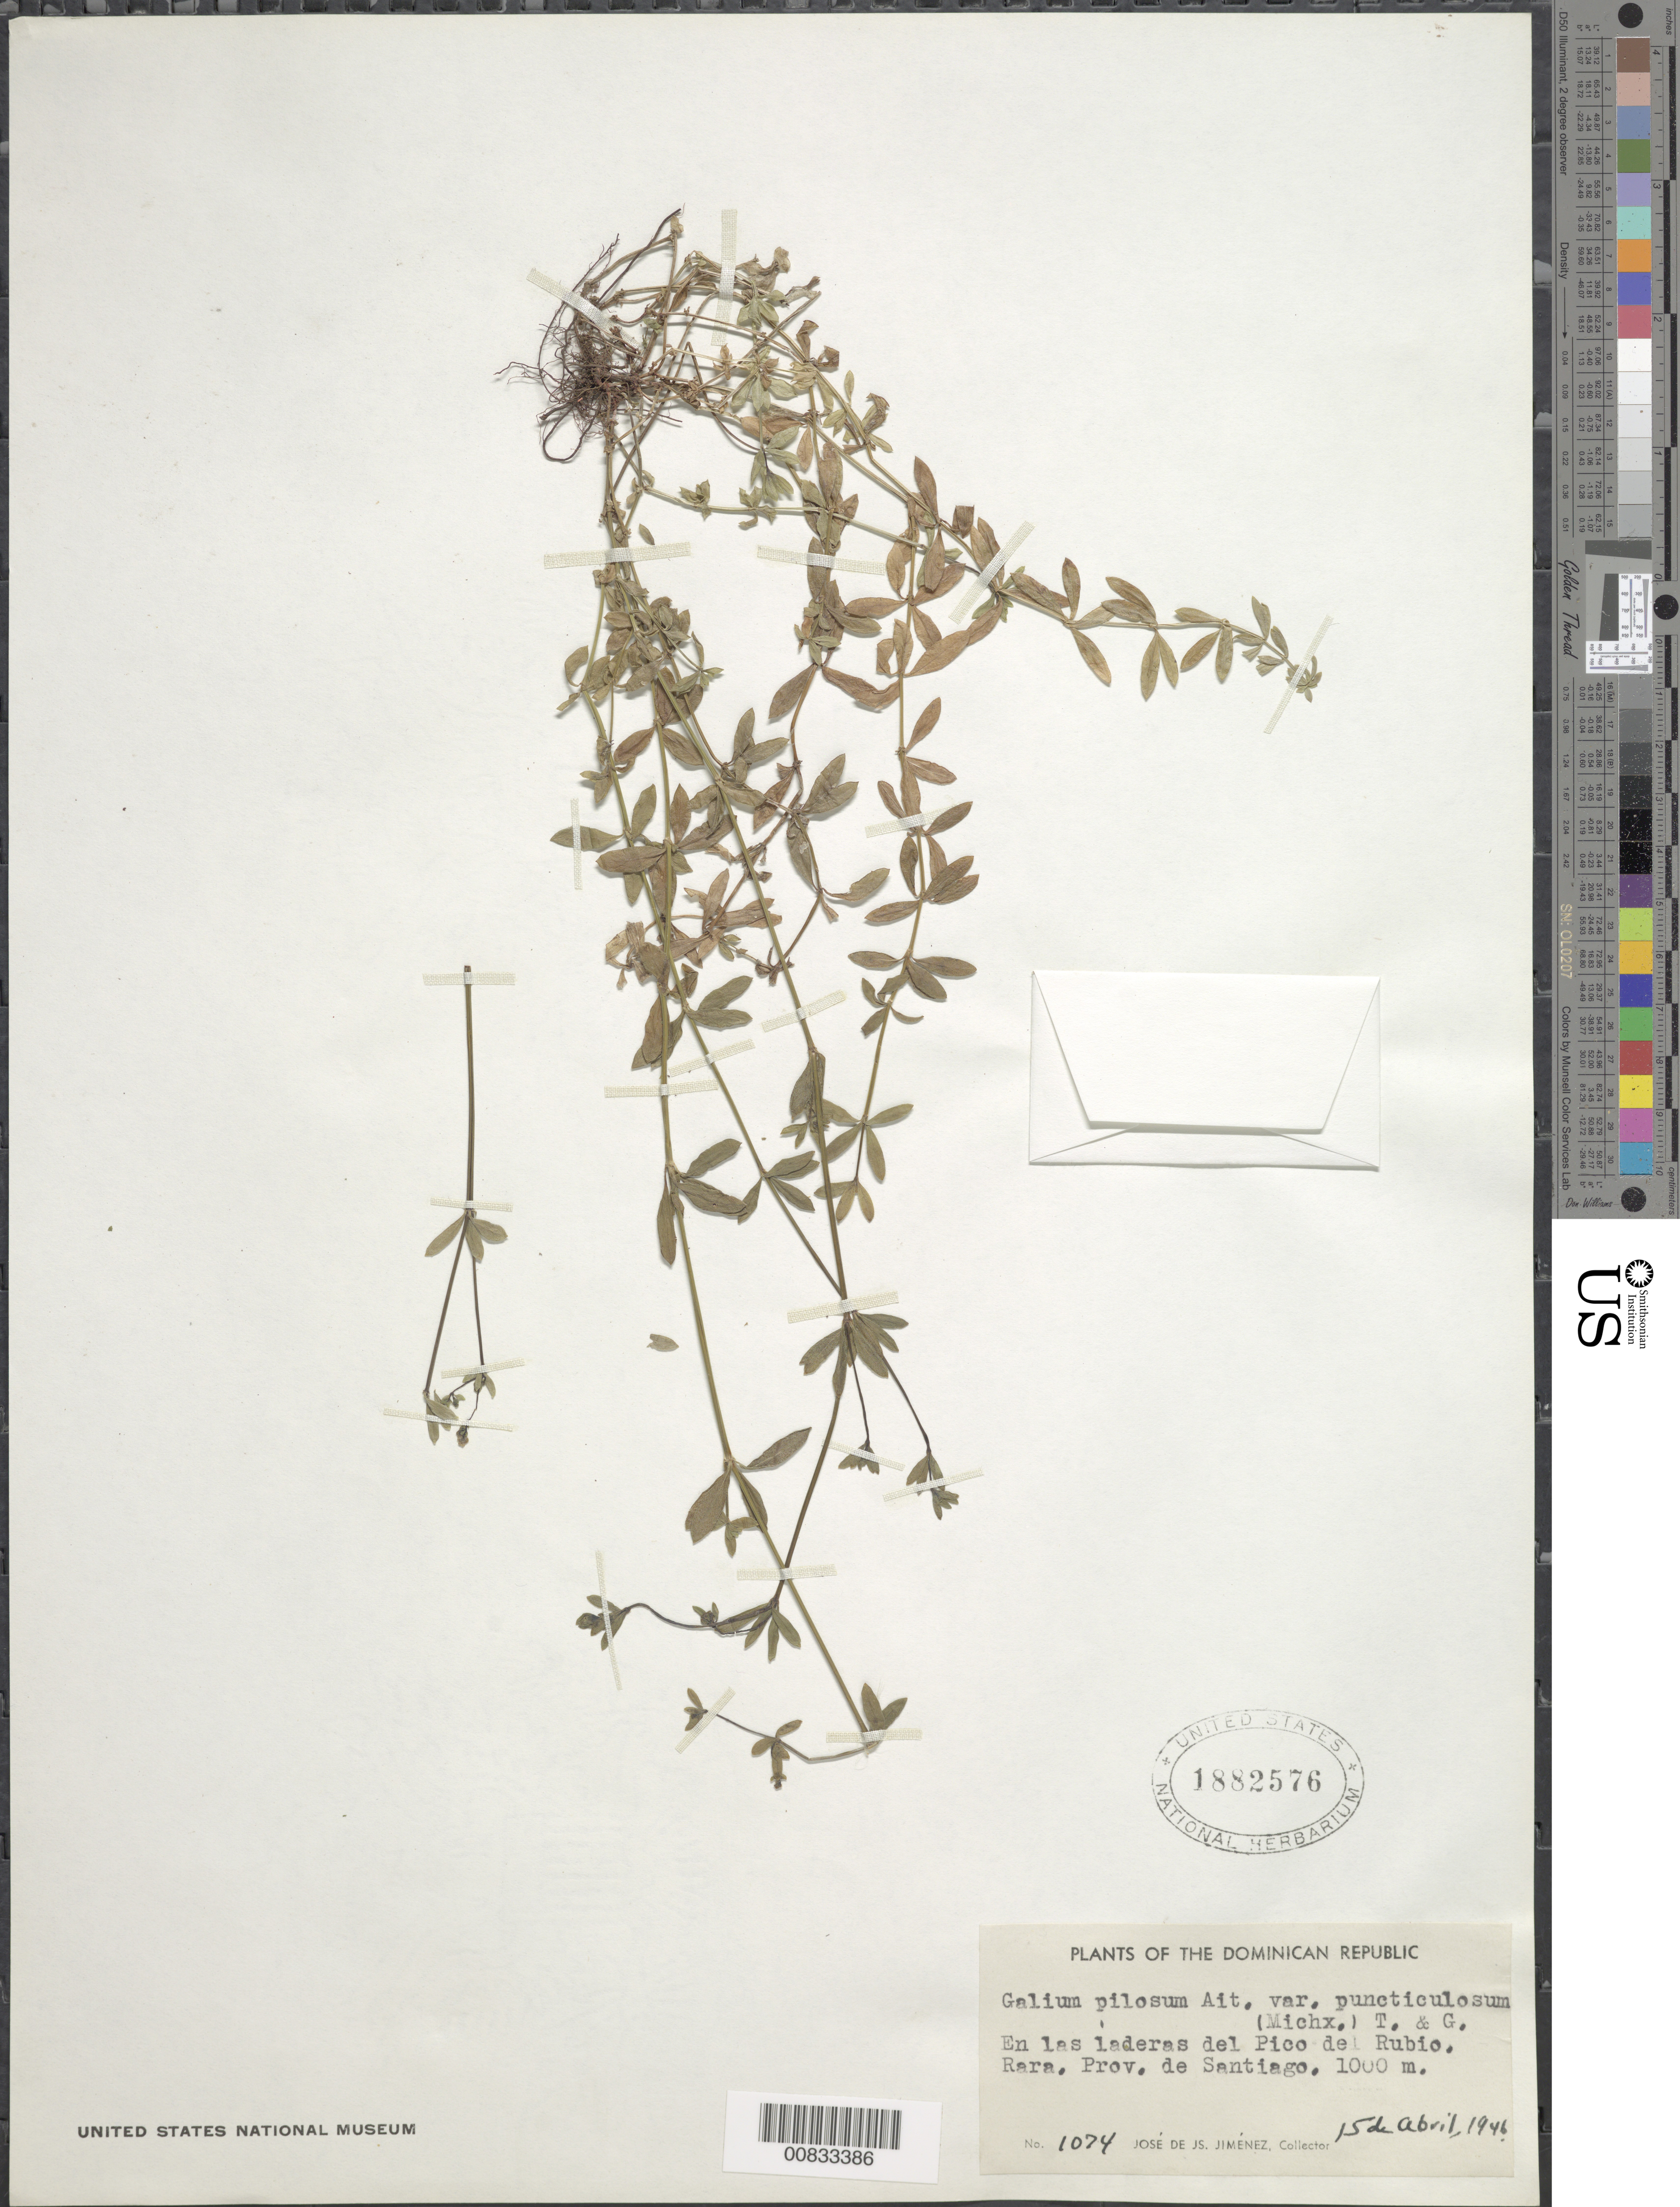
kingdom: Plantae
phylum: Tracheophyta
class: Magnoliopsida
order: Gentianales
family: Rubiaceae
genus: Galium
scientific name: Galium pilosum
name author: Aiton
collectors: J. J. Jiménez Almonte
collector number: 1074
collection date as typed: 15 Apr 1946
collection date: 1946-04-15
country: Dominican Republic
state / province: Santiago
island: Hispaniola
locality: Pico del Rubio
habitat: En las laderas del pico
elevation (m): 1000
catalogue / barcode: US 1882576